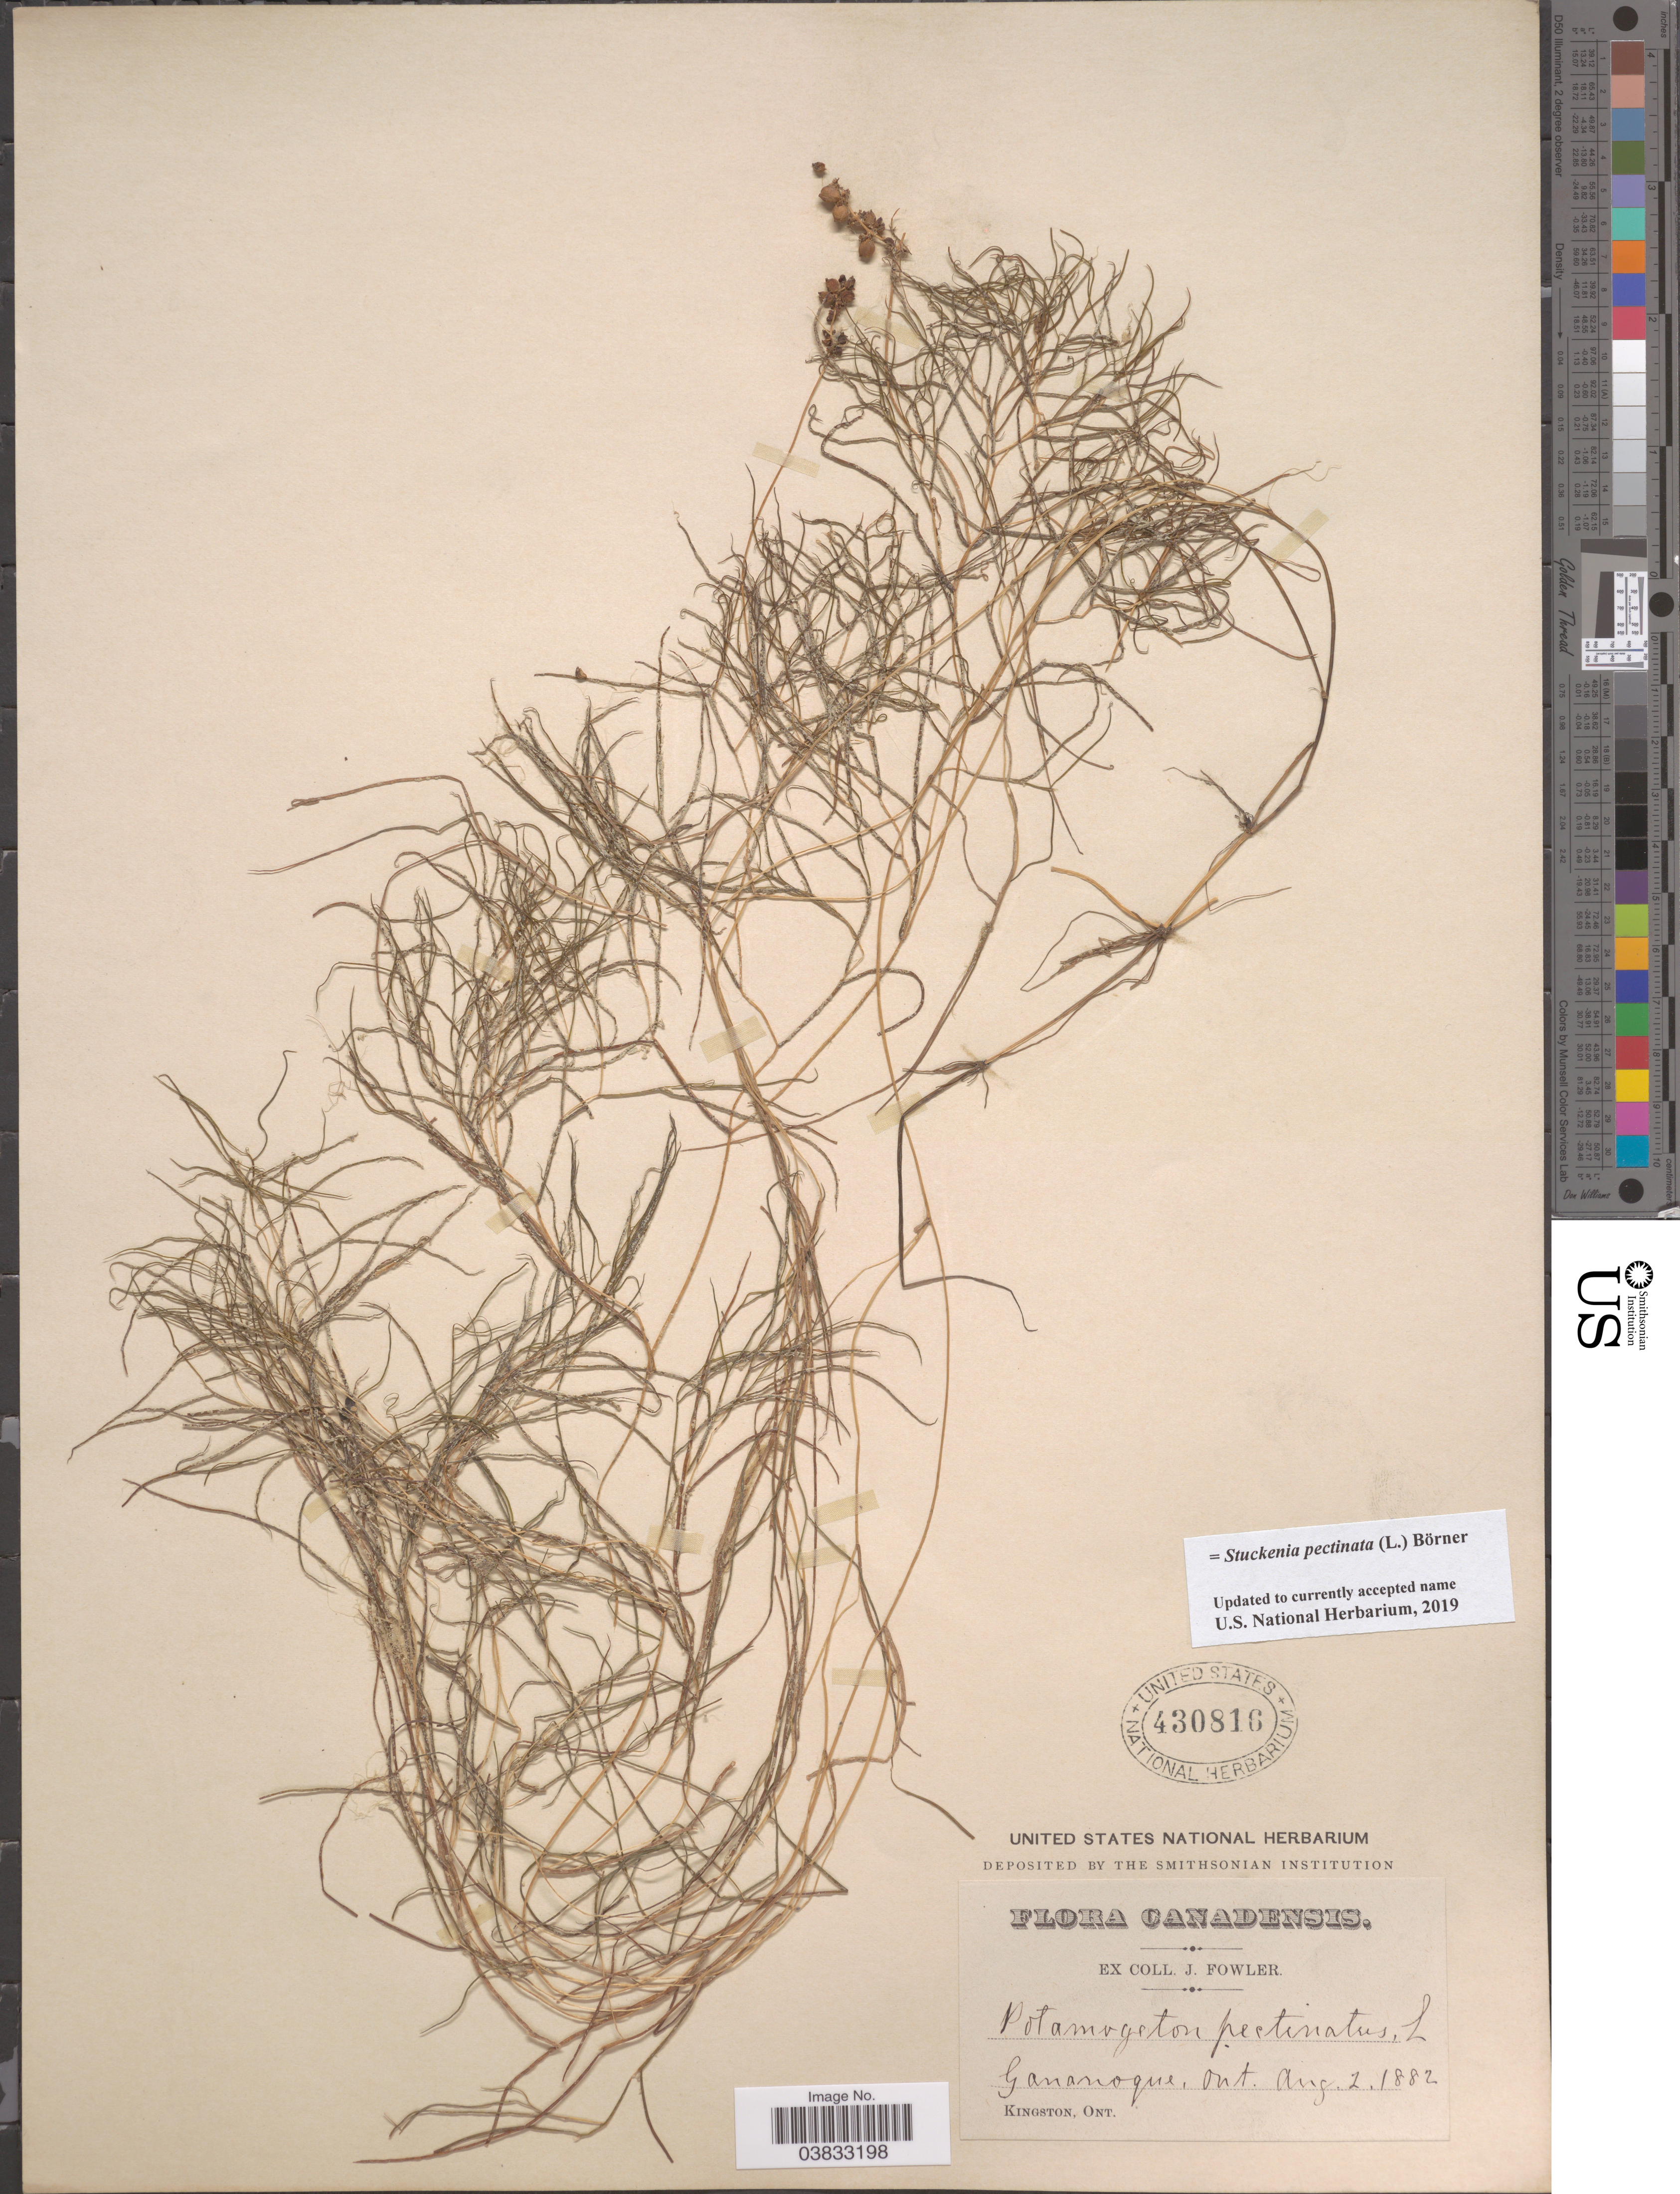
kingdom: Plantae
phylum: Tracheophyta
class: Liliopsida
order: Alismatales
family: Potamogetonaceae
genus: Stuckenia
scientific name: Stuckenia pectinata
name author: (L.) Börner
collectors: J. Fowler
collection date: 1882-08-02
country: Canada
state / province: Ontario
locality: Gananoque.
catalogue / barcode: US 430816